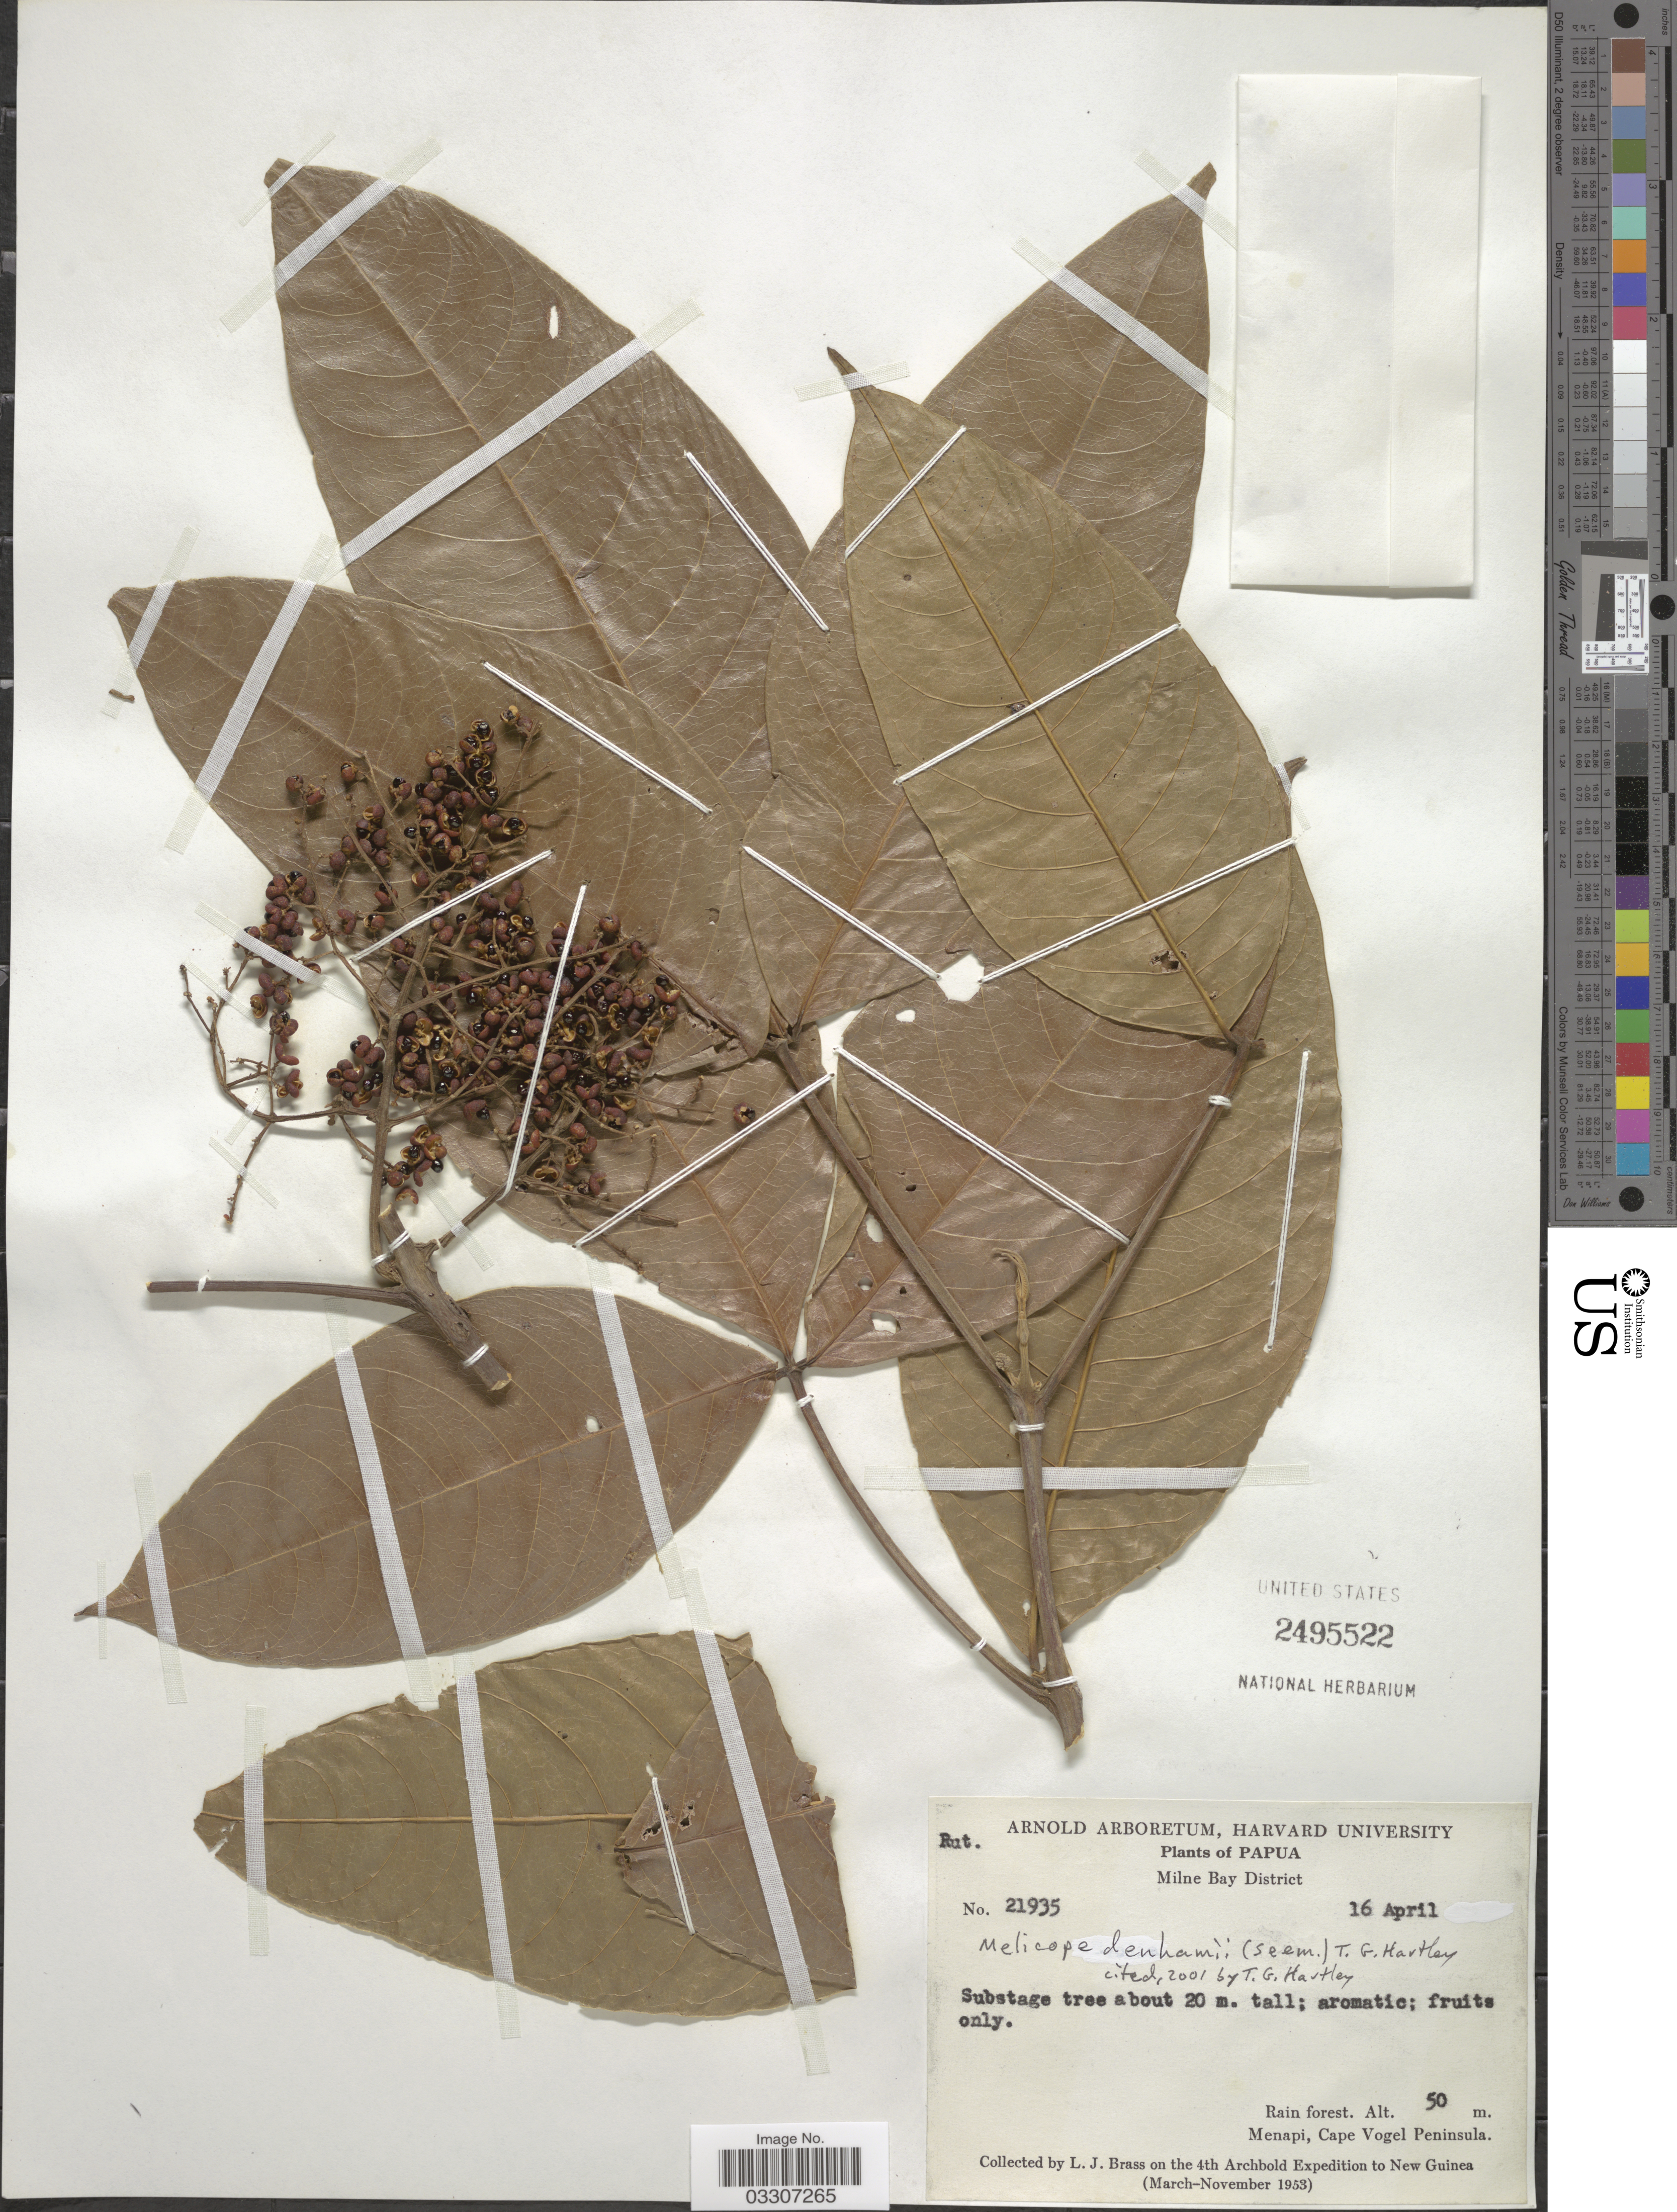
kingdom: Plantae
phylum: Tracheophyta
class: Magnoliopsida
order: Sapindales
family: Rutaceae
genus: Melicope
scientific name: Melicope denhamii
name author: (Seem.) T.G. Hartley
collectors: L. J. Brass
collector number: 21935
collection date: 1953-04-16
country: Papua New Guinea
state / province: Milne Bay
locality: Papua. Milne Bay District. Menapi, Cape Vogel Peninsula. New Guinea.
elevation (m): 50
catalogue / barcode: US 2495522